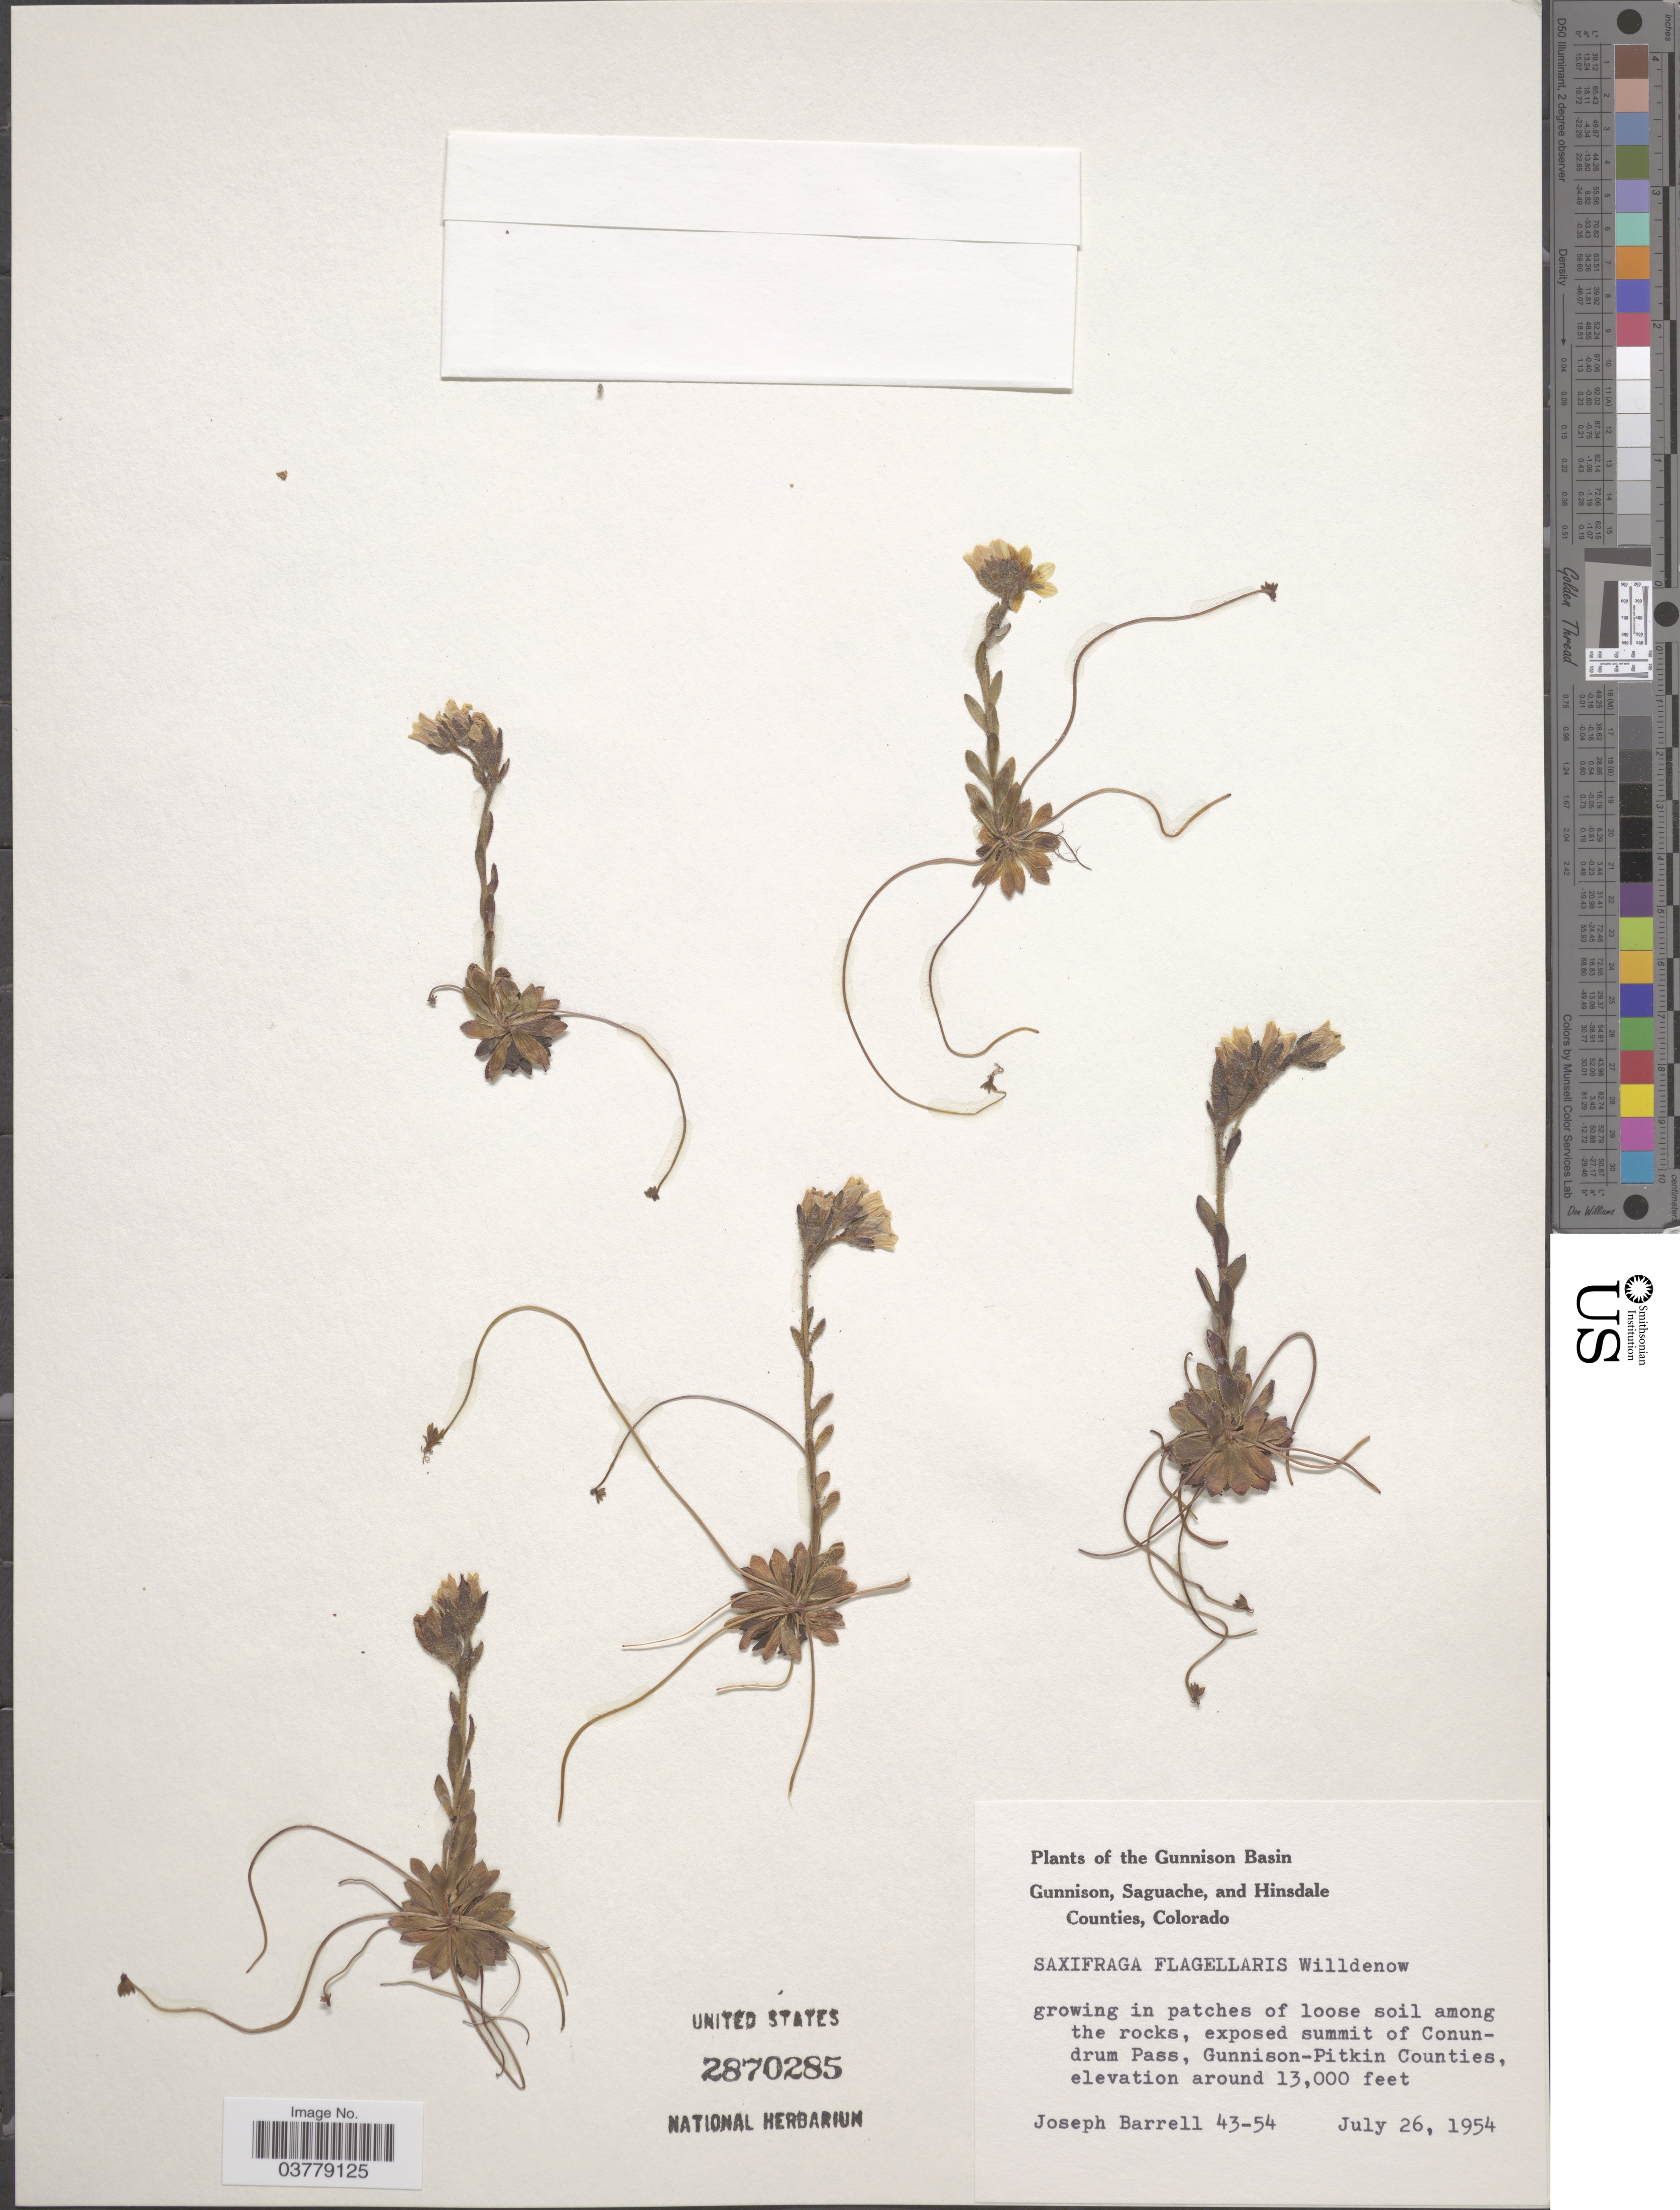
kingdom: Plantae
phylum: Tracheophyta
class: Magnoliopsida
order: Saxifragales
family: Saxifragaceae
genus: Saxifraga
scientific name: Saxifraga flagellaris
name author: Willd. ex Sternb.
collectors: J. Barrell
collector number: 43-54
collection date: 1954-07-26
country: United States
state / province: Colorado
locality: The Gunnison Basin. Exposed summit of Conundrum Pass, Gunnison-Pitkin Counties.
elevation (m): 3962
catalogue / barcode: US 2870285